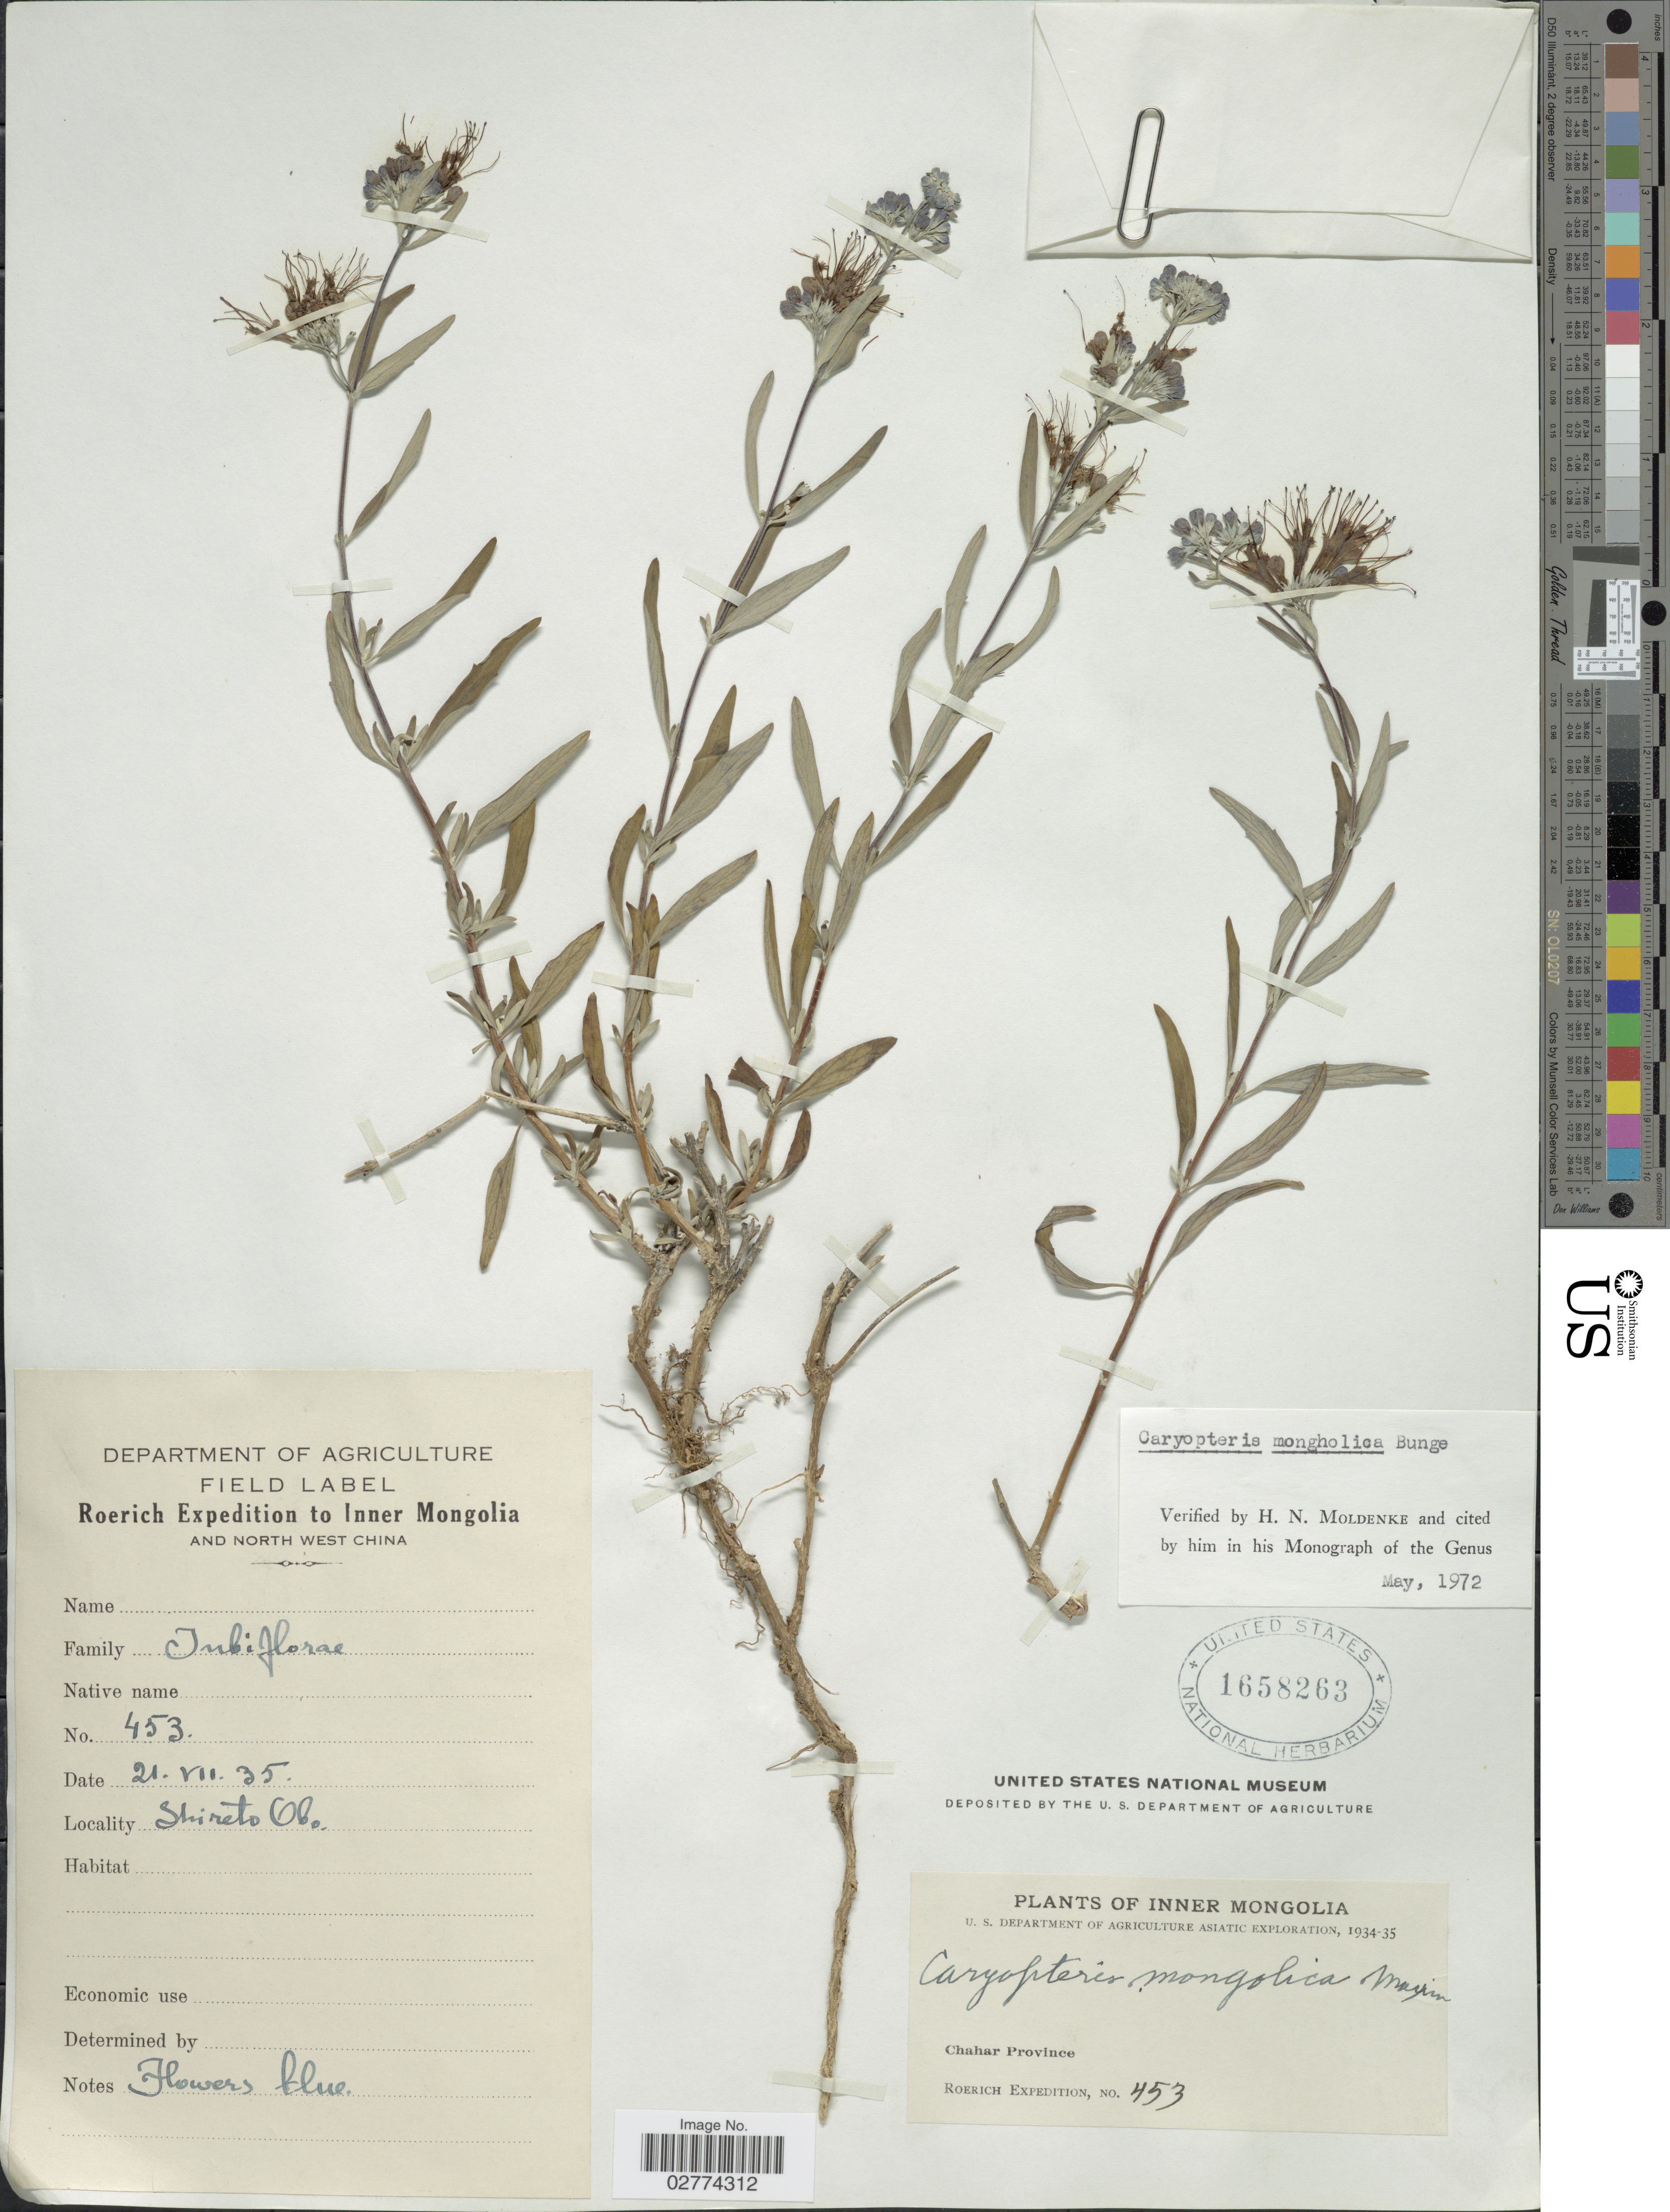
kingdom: Plantae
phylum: Tracheophyta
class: Magnoliopsida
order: Lamiales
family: Lamiaceae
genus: Caryopteris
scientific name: Caryopteris mongholica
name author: Bunge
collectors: Roerich Expedition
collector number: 453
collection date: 1935-07-21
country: China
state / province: Nei Monggol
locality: Inner Mongolia and North West China. Chahar Province. Shireto Obo.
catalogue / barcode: US 1658263